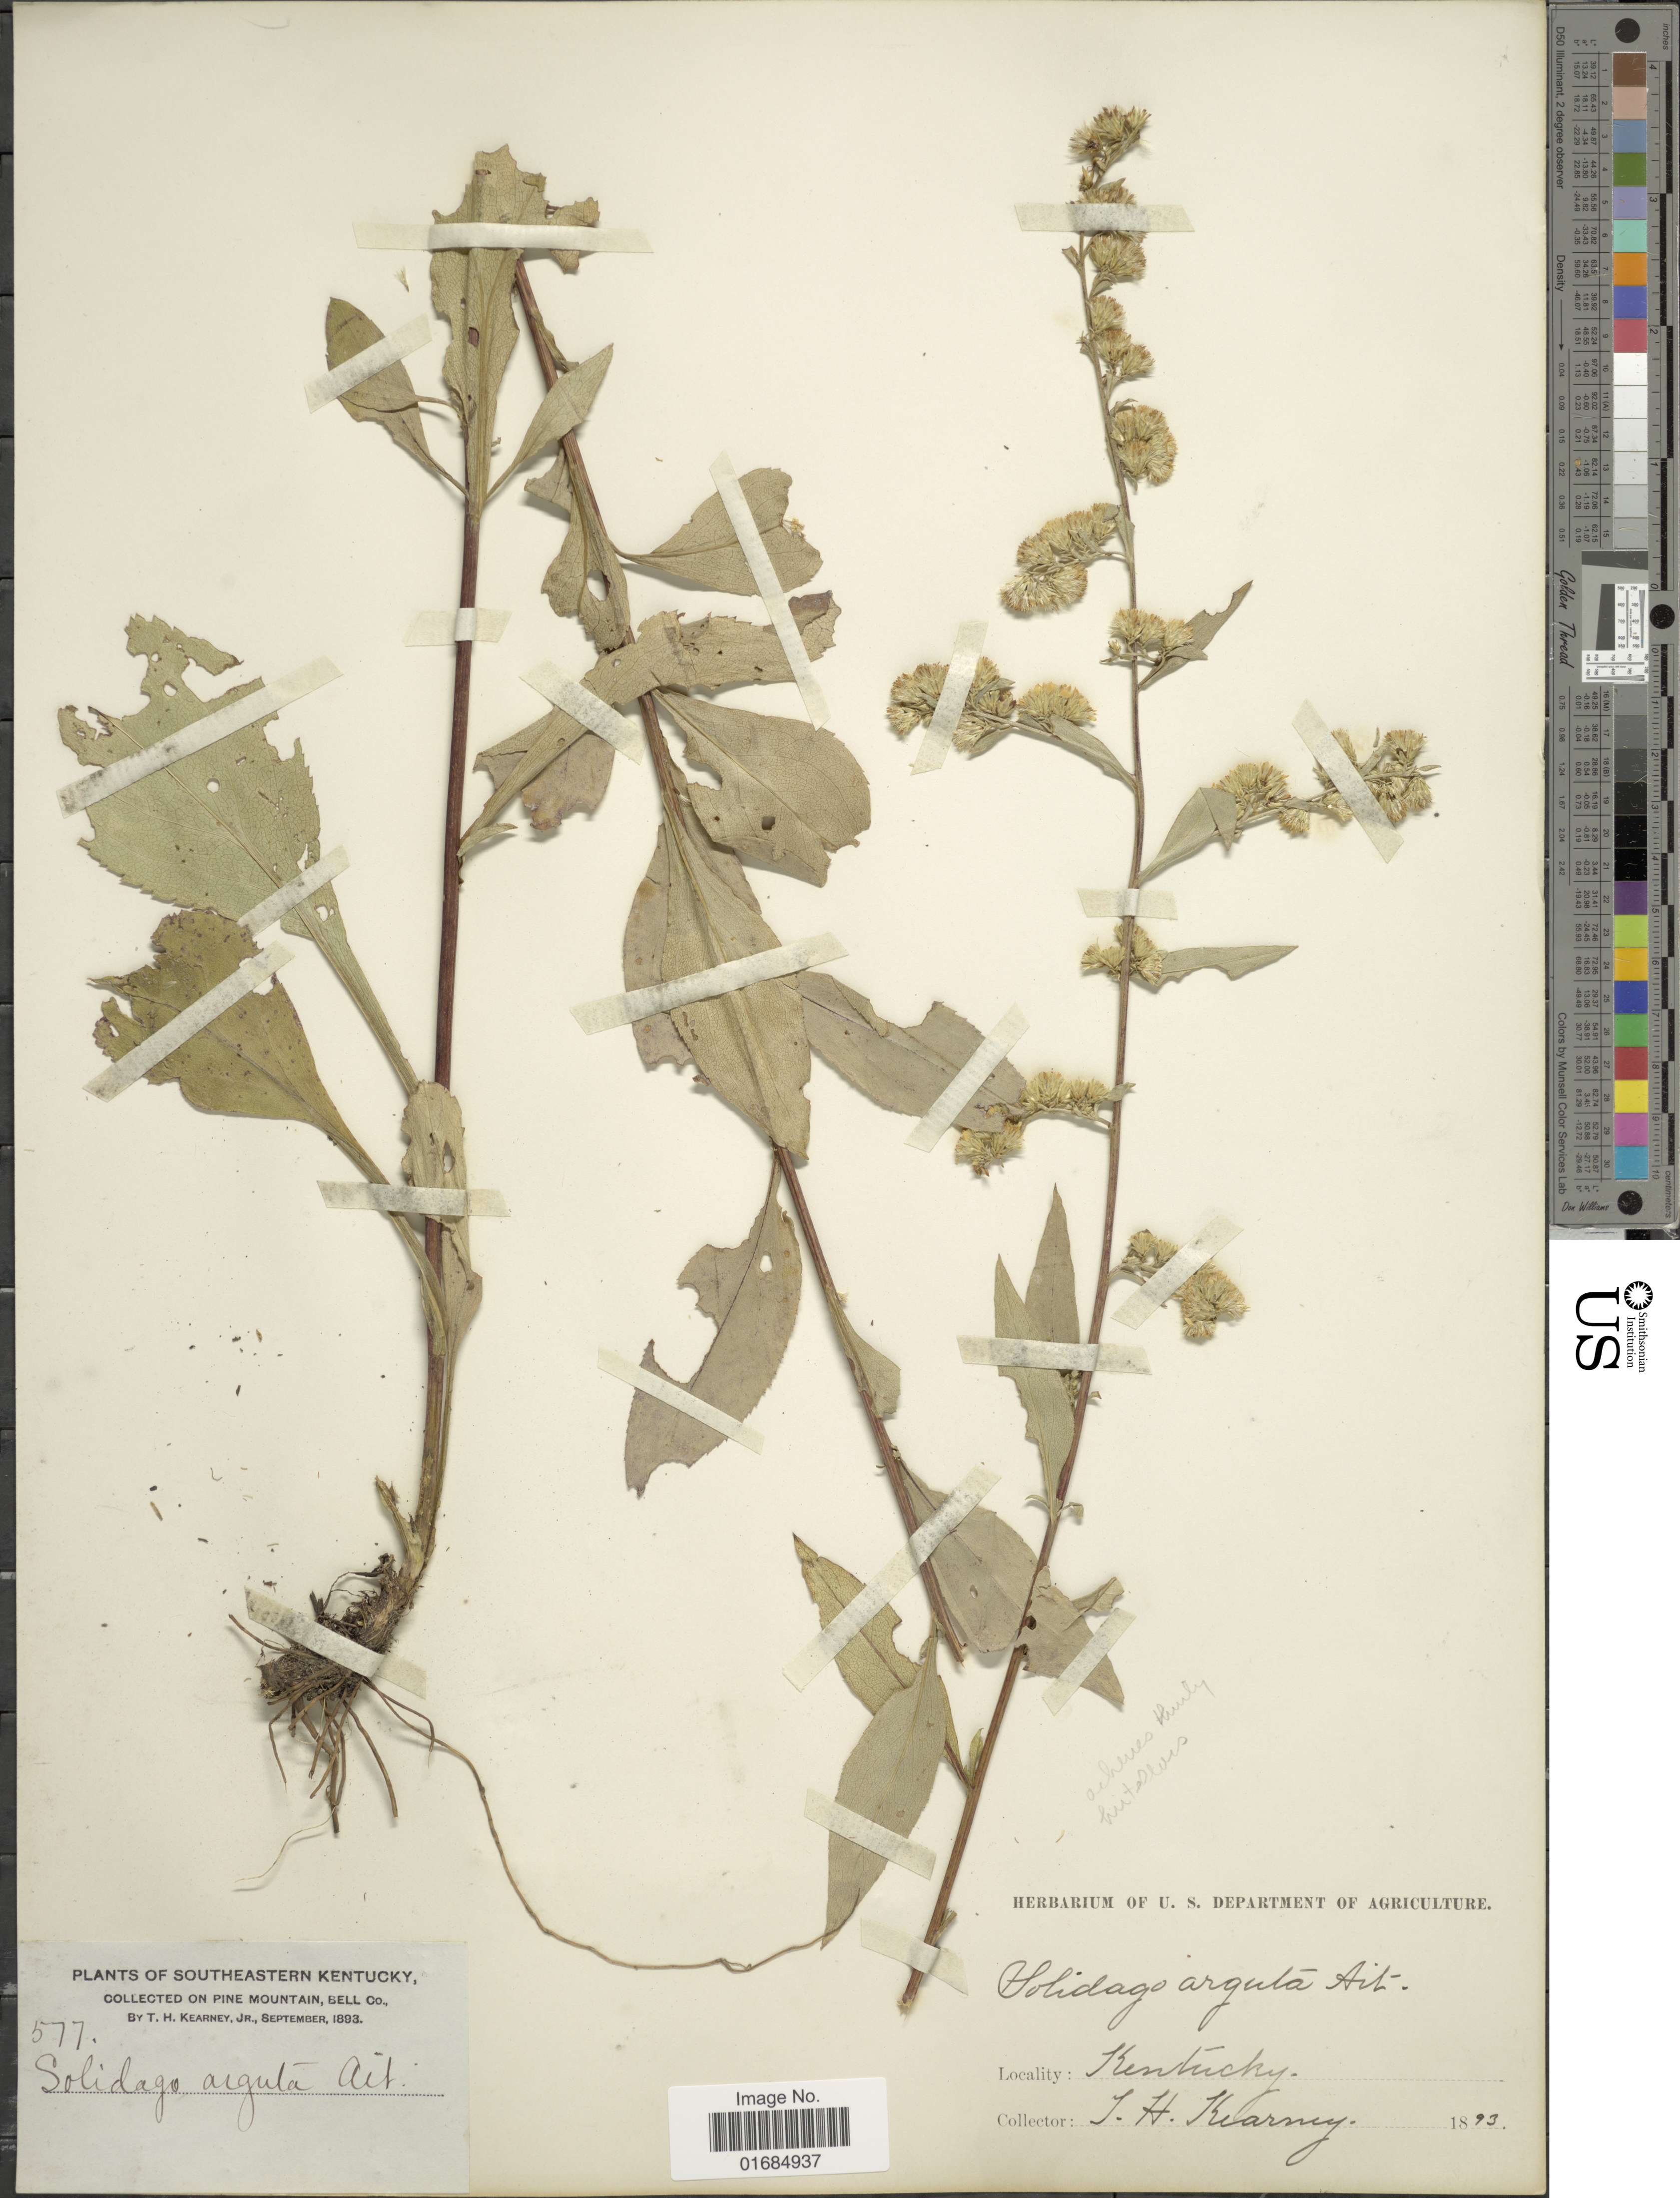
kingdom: Plantae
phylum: Tracheophyta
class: Magnoliopsida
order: Asterales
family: Asteraceae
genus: Solidago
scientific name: Solidago boottii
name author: Hook.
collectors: T. H. Kearney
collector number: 577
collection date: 1893-09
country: United States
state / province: Kentucky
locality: Southeastern Kentucky, on pine mountain, Bell Co.